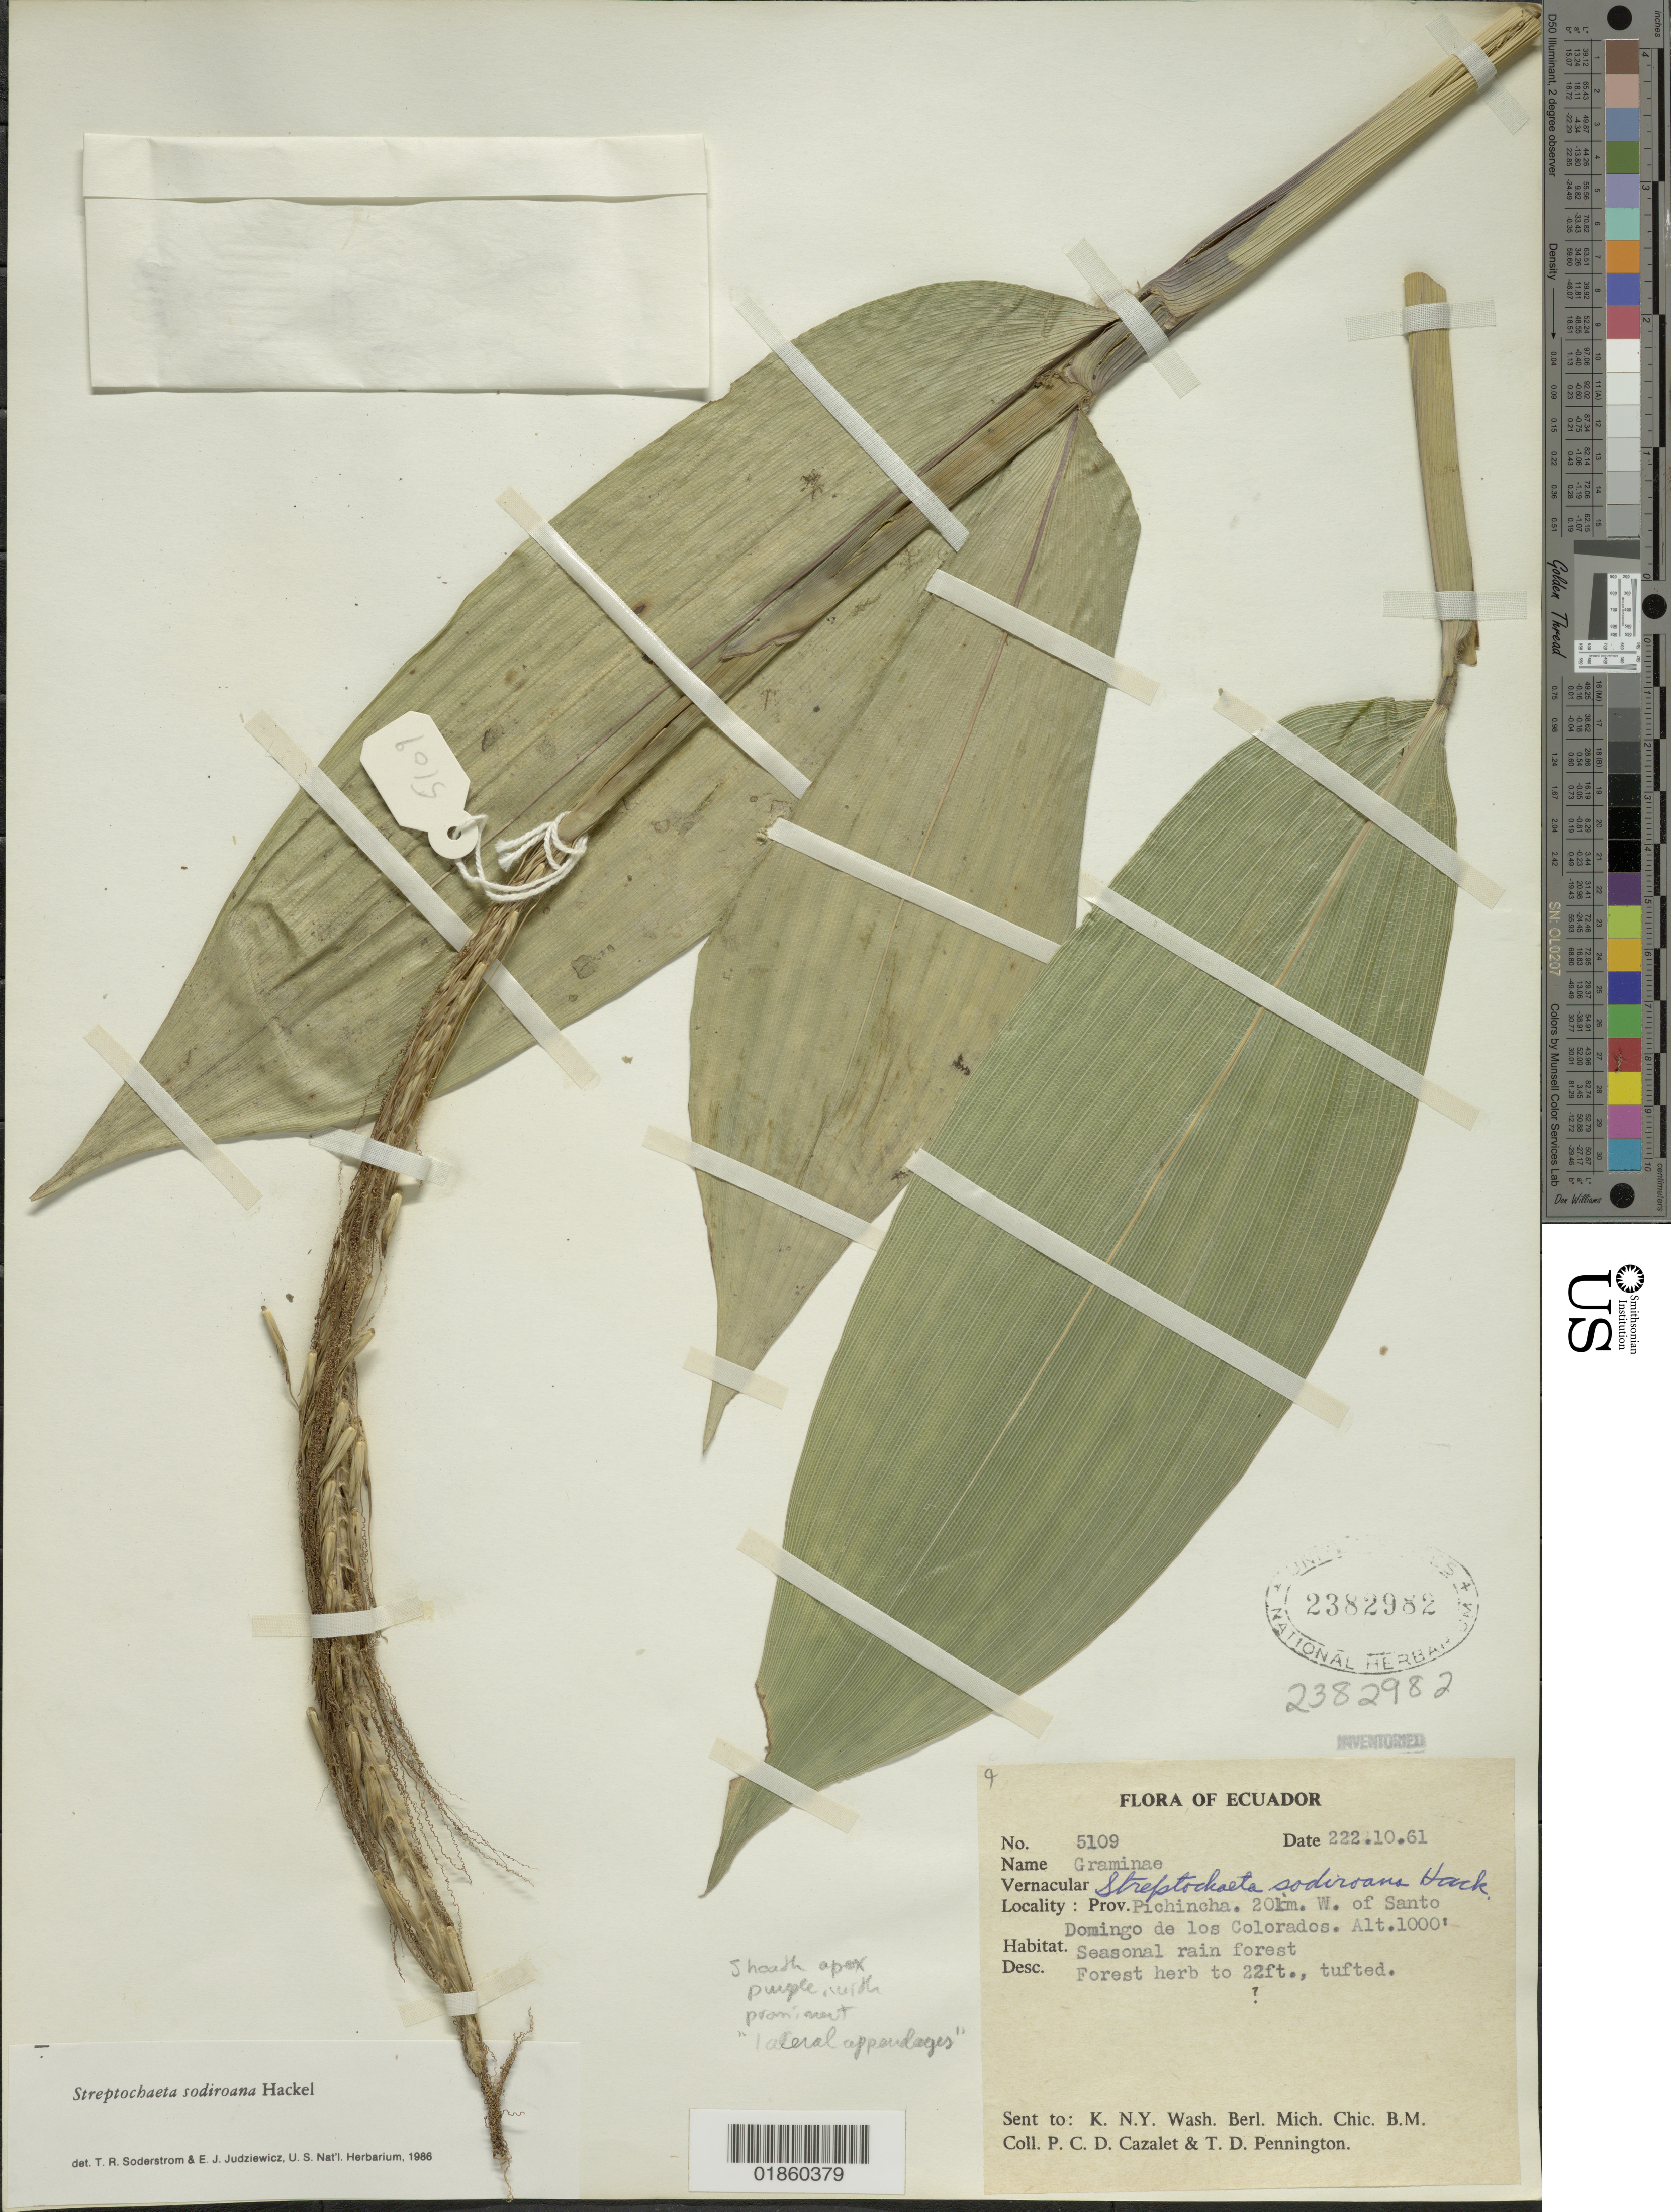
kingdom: Plantae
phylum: Tracheophyta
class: Liliopsida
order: Poales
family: Poaceae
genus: Streptochaeta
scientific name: Streptochaeta sodiroana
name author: Hack.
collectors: P. Cazalet & T. D. Pennington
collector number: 5109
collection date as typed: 22 Oct 1961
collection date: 1961-10-22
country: Ecuador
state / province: Pichincha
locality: Santo Domingo de los Colorados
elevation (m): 305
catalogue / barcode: US 2382982